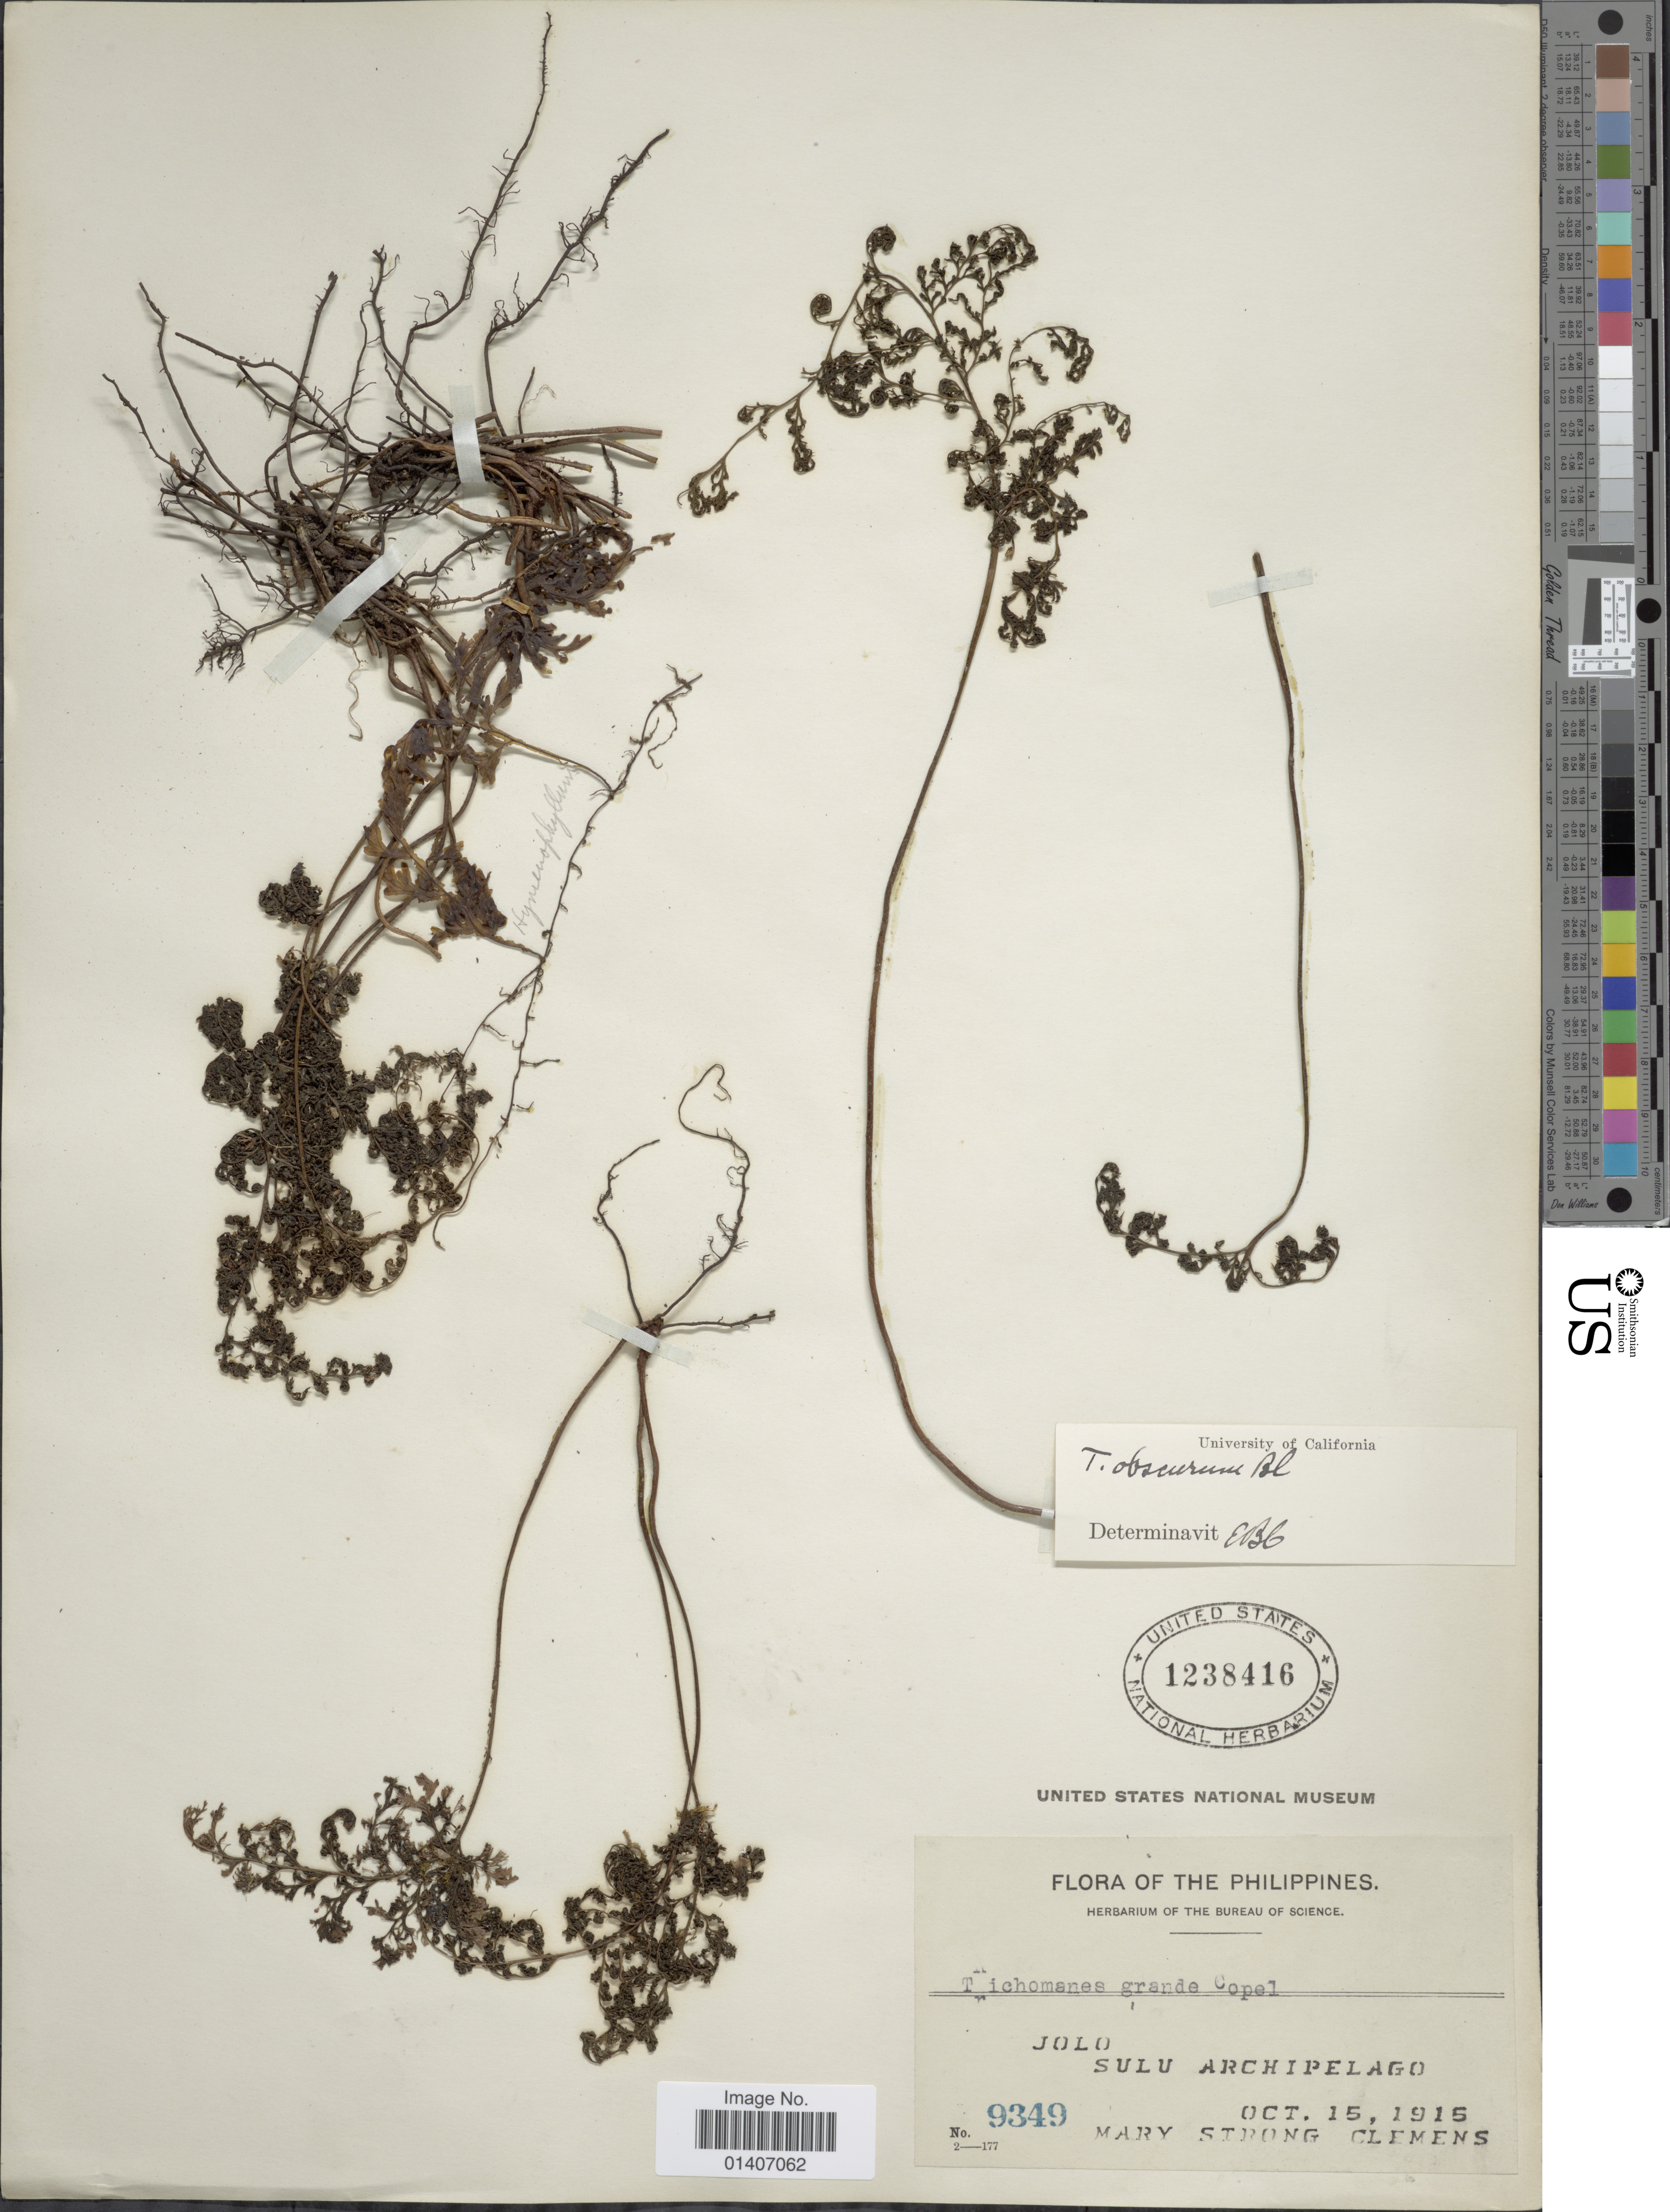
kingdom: Plantae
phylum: Tracheophyta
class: Polypodiopsida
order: Hymenophyllales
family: Hymenophyllaceae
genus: Abrodictyum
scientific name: Abrodictyum obscurum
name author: (Blume) Ebihara & K. Iwats.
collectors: M. S. Clemens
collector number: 9349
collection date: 1915-10-15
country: Philippines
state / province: Muslim Mindanao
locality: Jolo Sulu Archipelago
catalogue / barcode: US 1238416